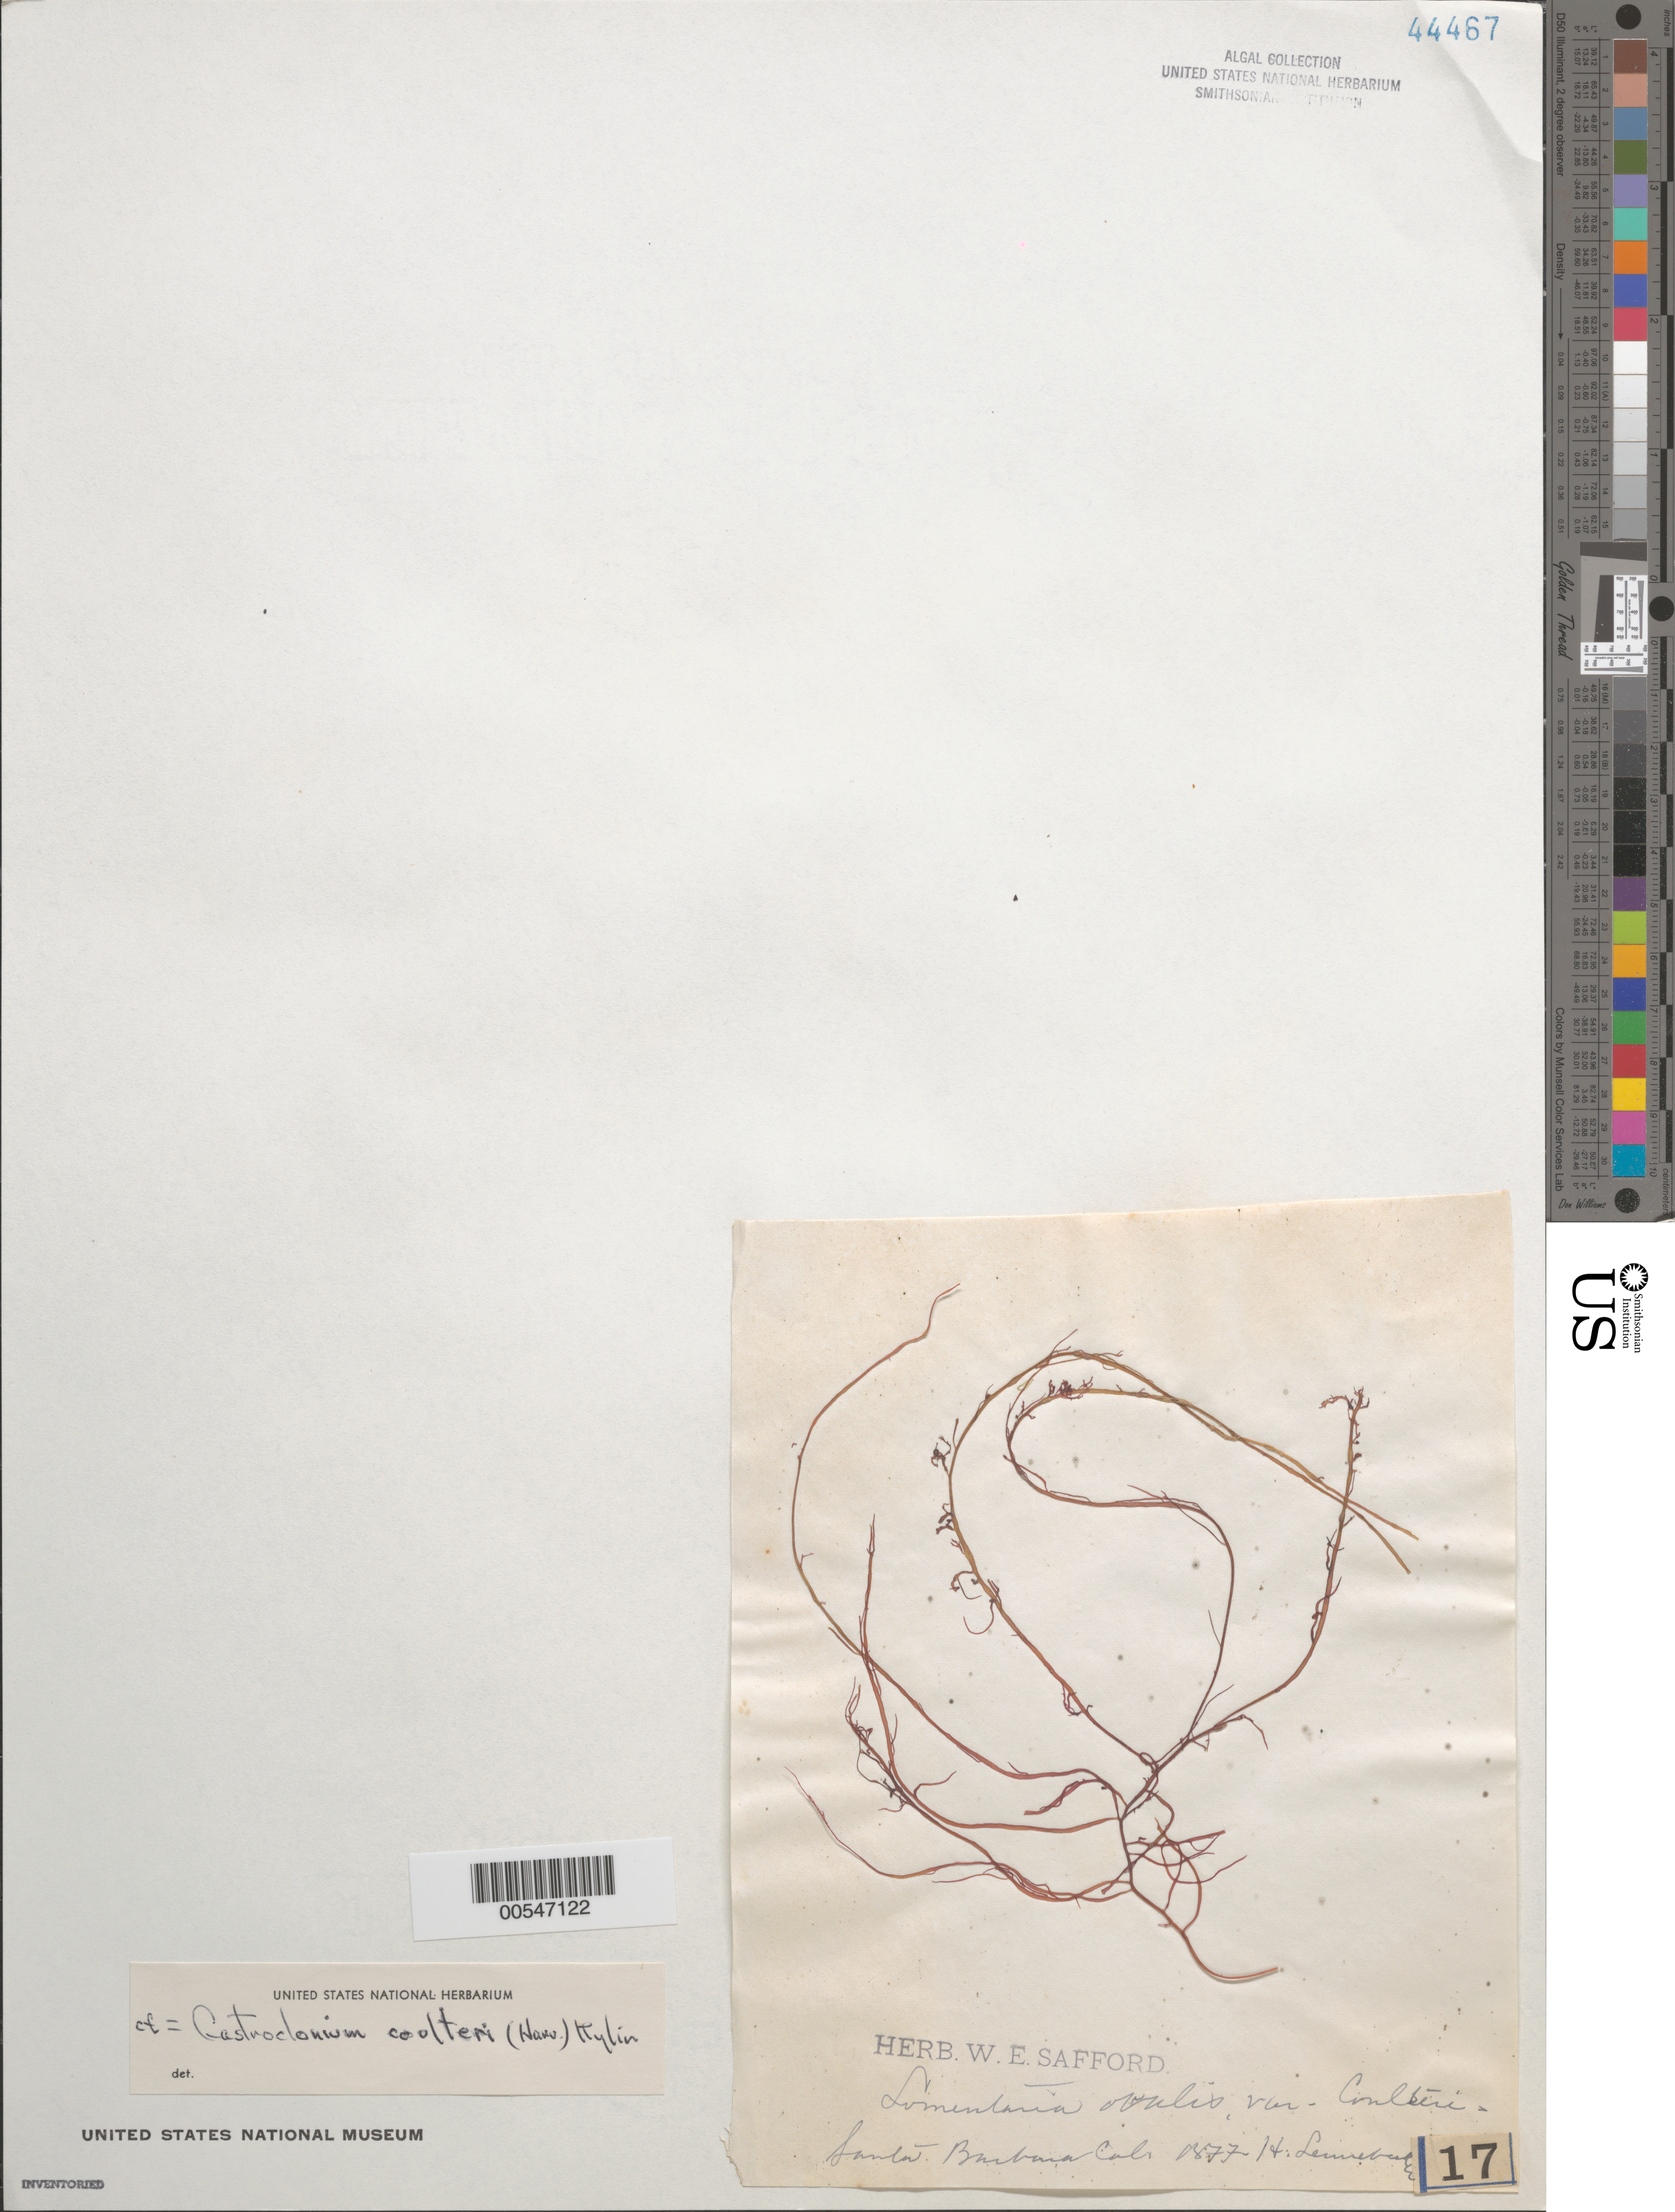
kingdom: Plantae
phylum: Rhodophyta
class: Florideophyceae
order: Rhodymeniales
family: Champiaceae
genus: Neogastroclonium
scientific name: Neogastroclonium subarticulatum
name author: (Turner) L. Le Gall et al.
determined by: Algae name updating Project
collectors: H. Lennebacker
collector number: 17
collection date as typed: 1877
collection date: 1877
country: United States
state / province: California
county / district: Santa Barbara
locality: Santa Barbara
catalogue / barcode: US 44467